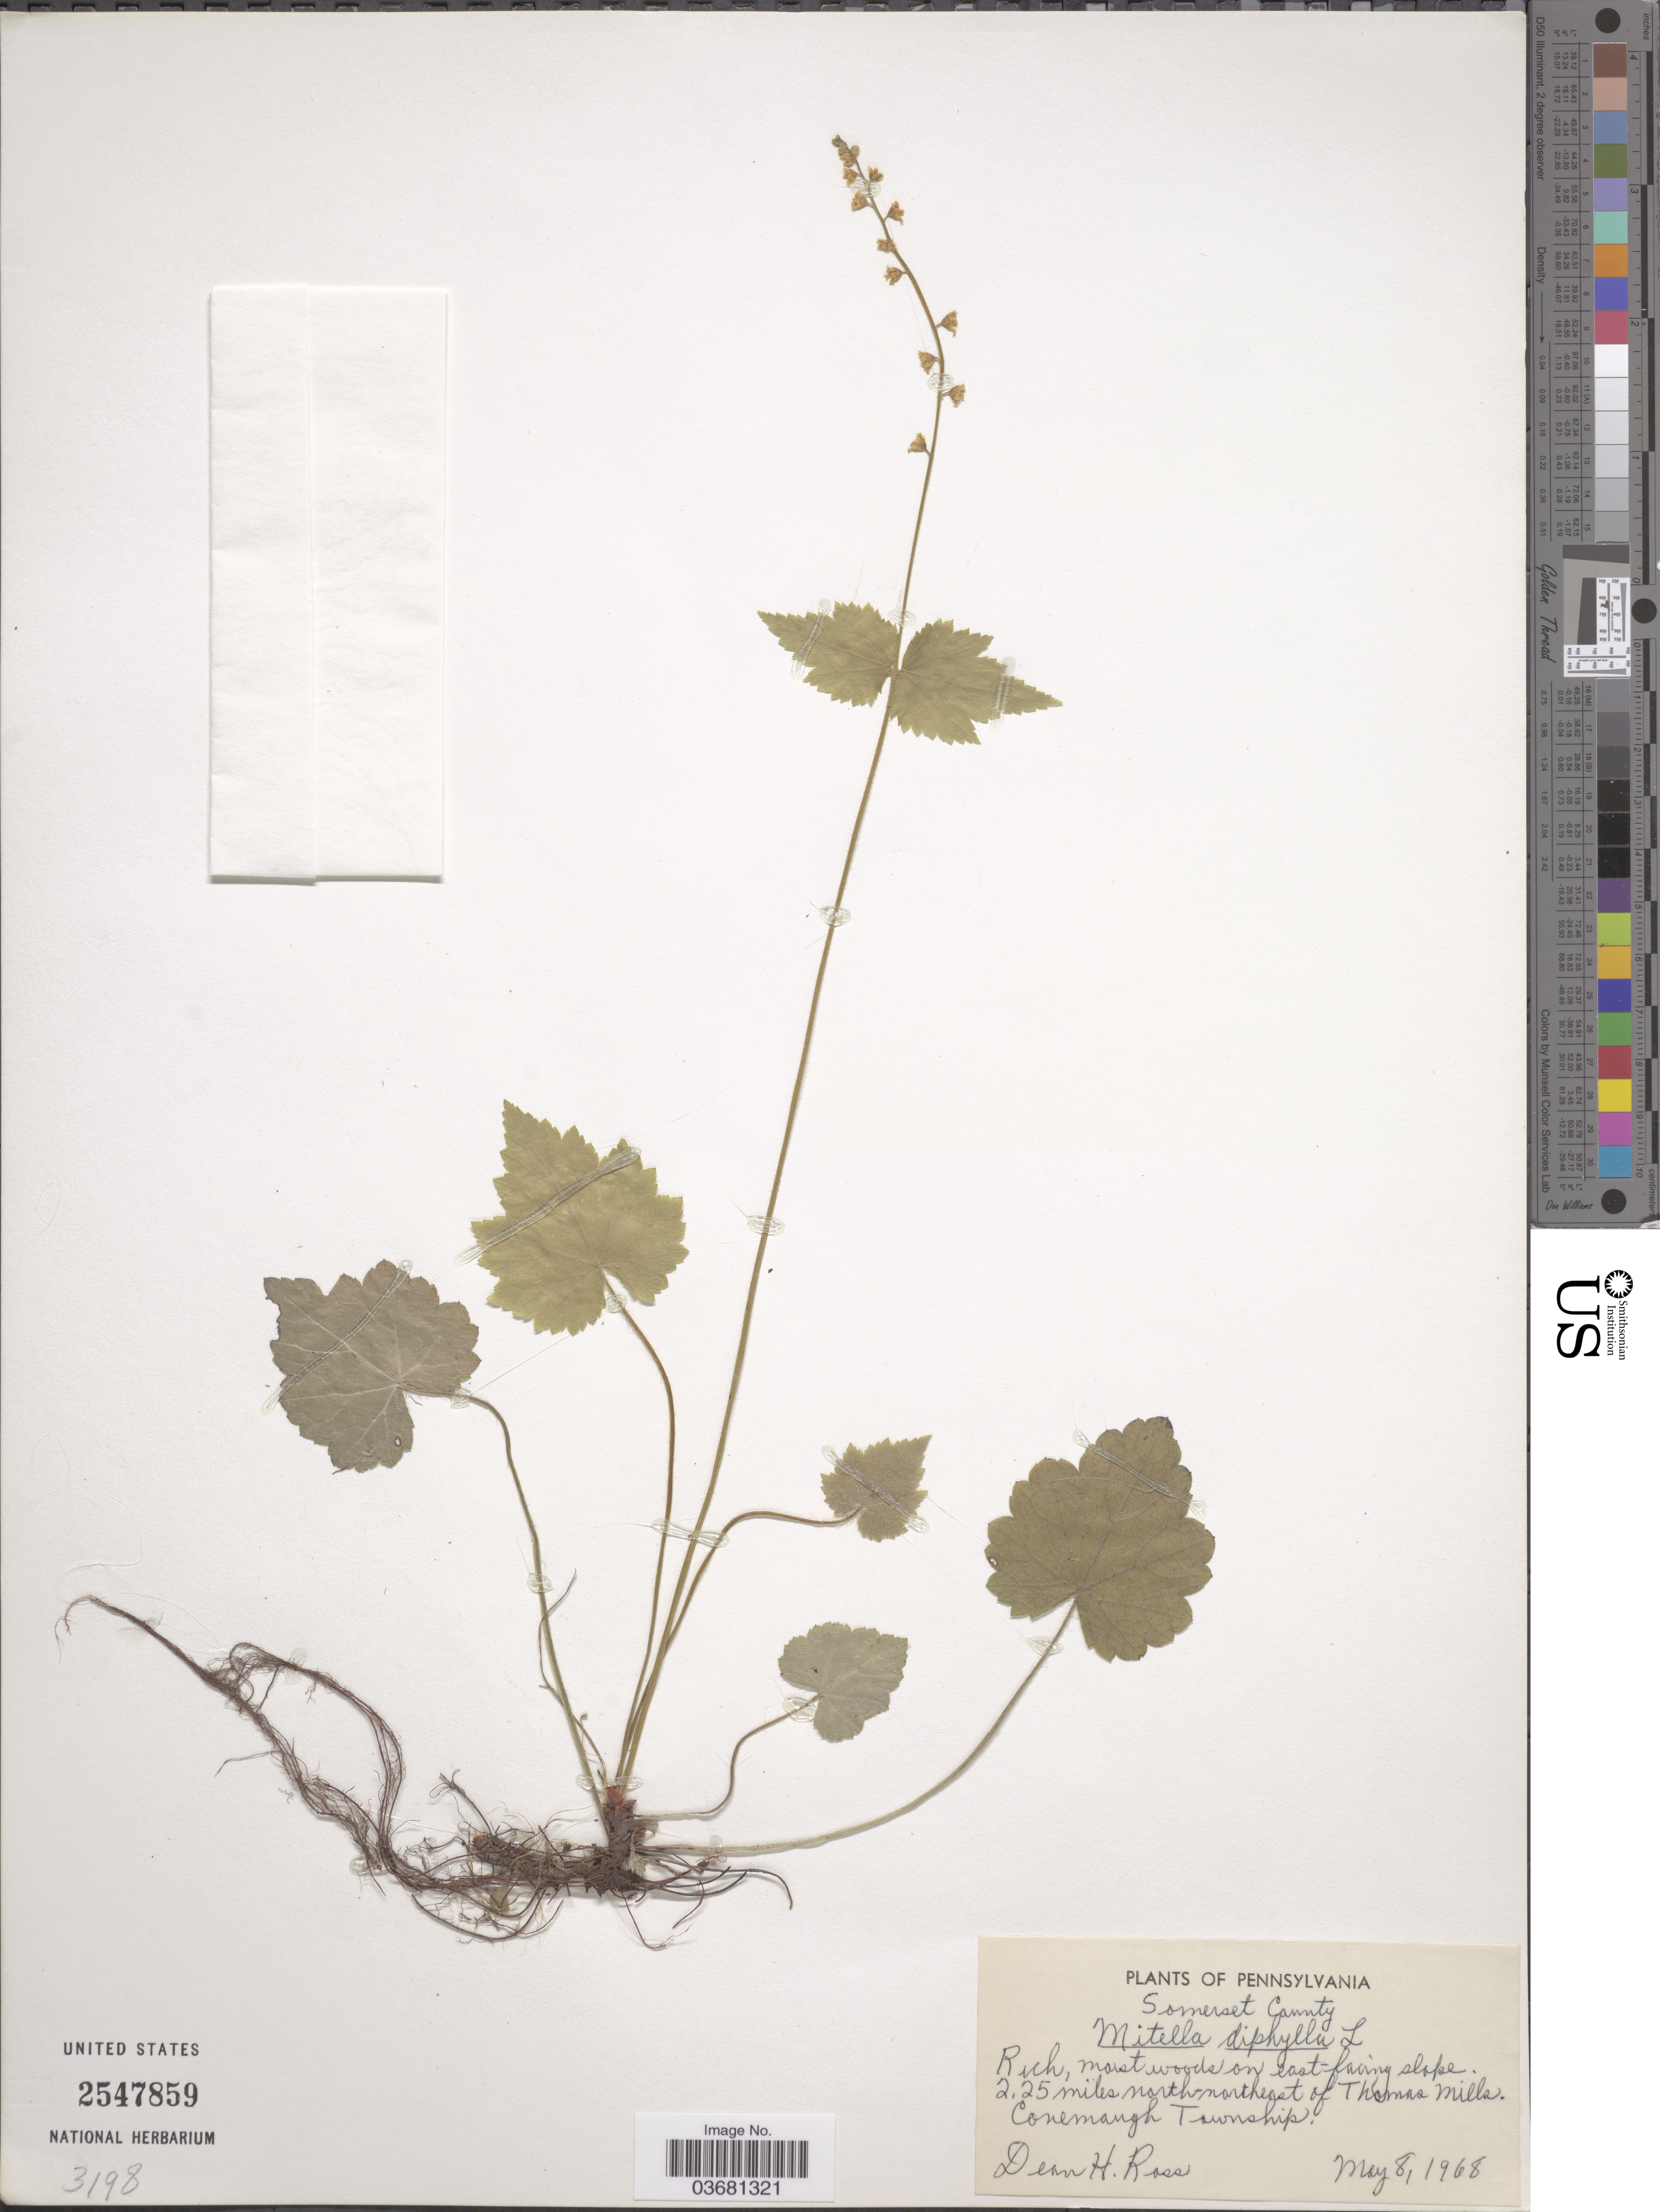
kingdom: Plantae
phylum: Tracheophyta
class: Magnoliopsida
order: Saxifragales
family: Saxifragaceae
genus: Mitella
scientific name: Mitella diphylla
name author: L.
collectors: D. Ross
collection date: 1968-05-08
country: United States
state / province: Pennsylvania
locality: Somerset County. Rich, moist woods on east-facing slope. 2.25 miles north-northeast of Thomas Mills. Conemaugh Township.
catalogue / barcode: US 2547859